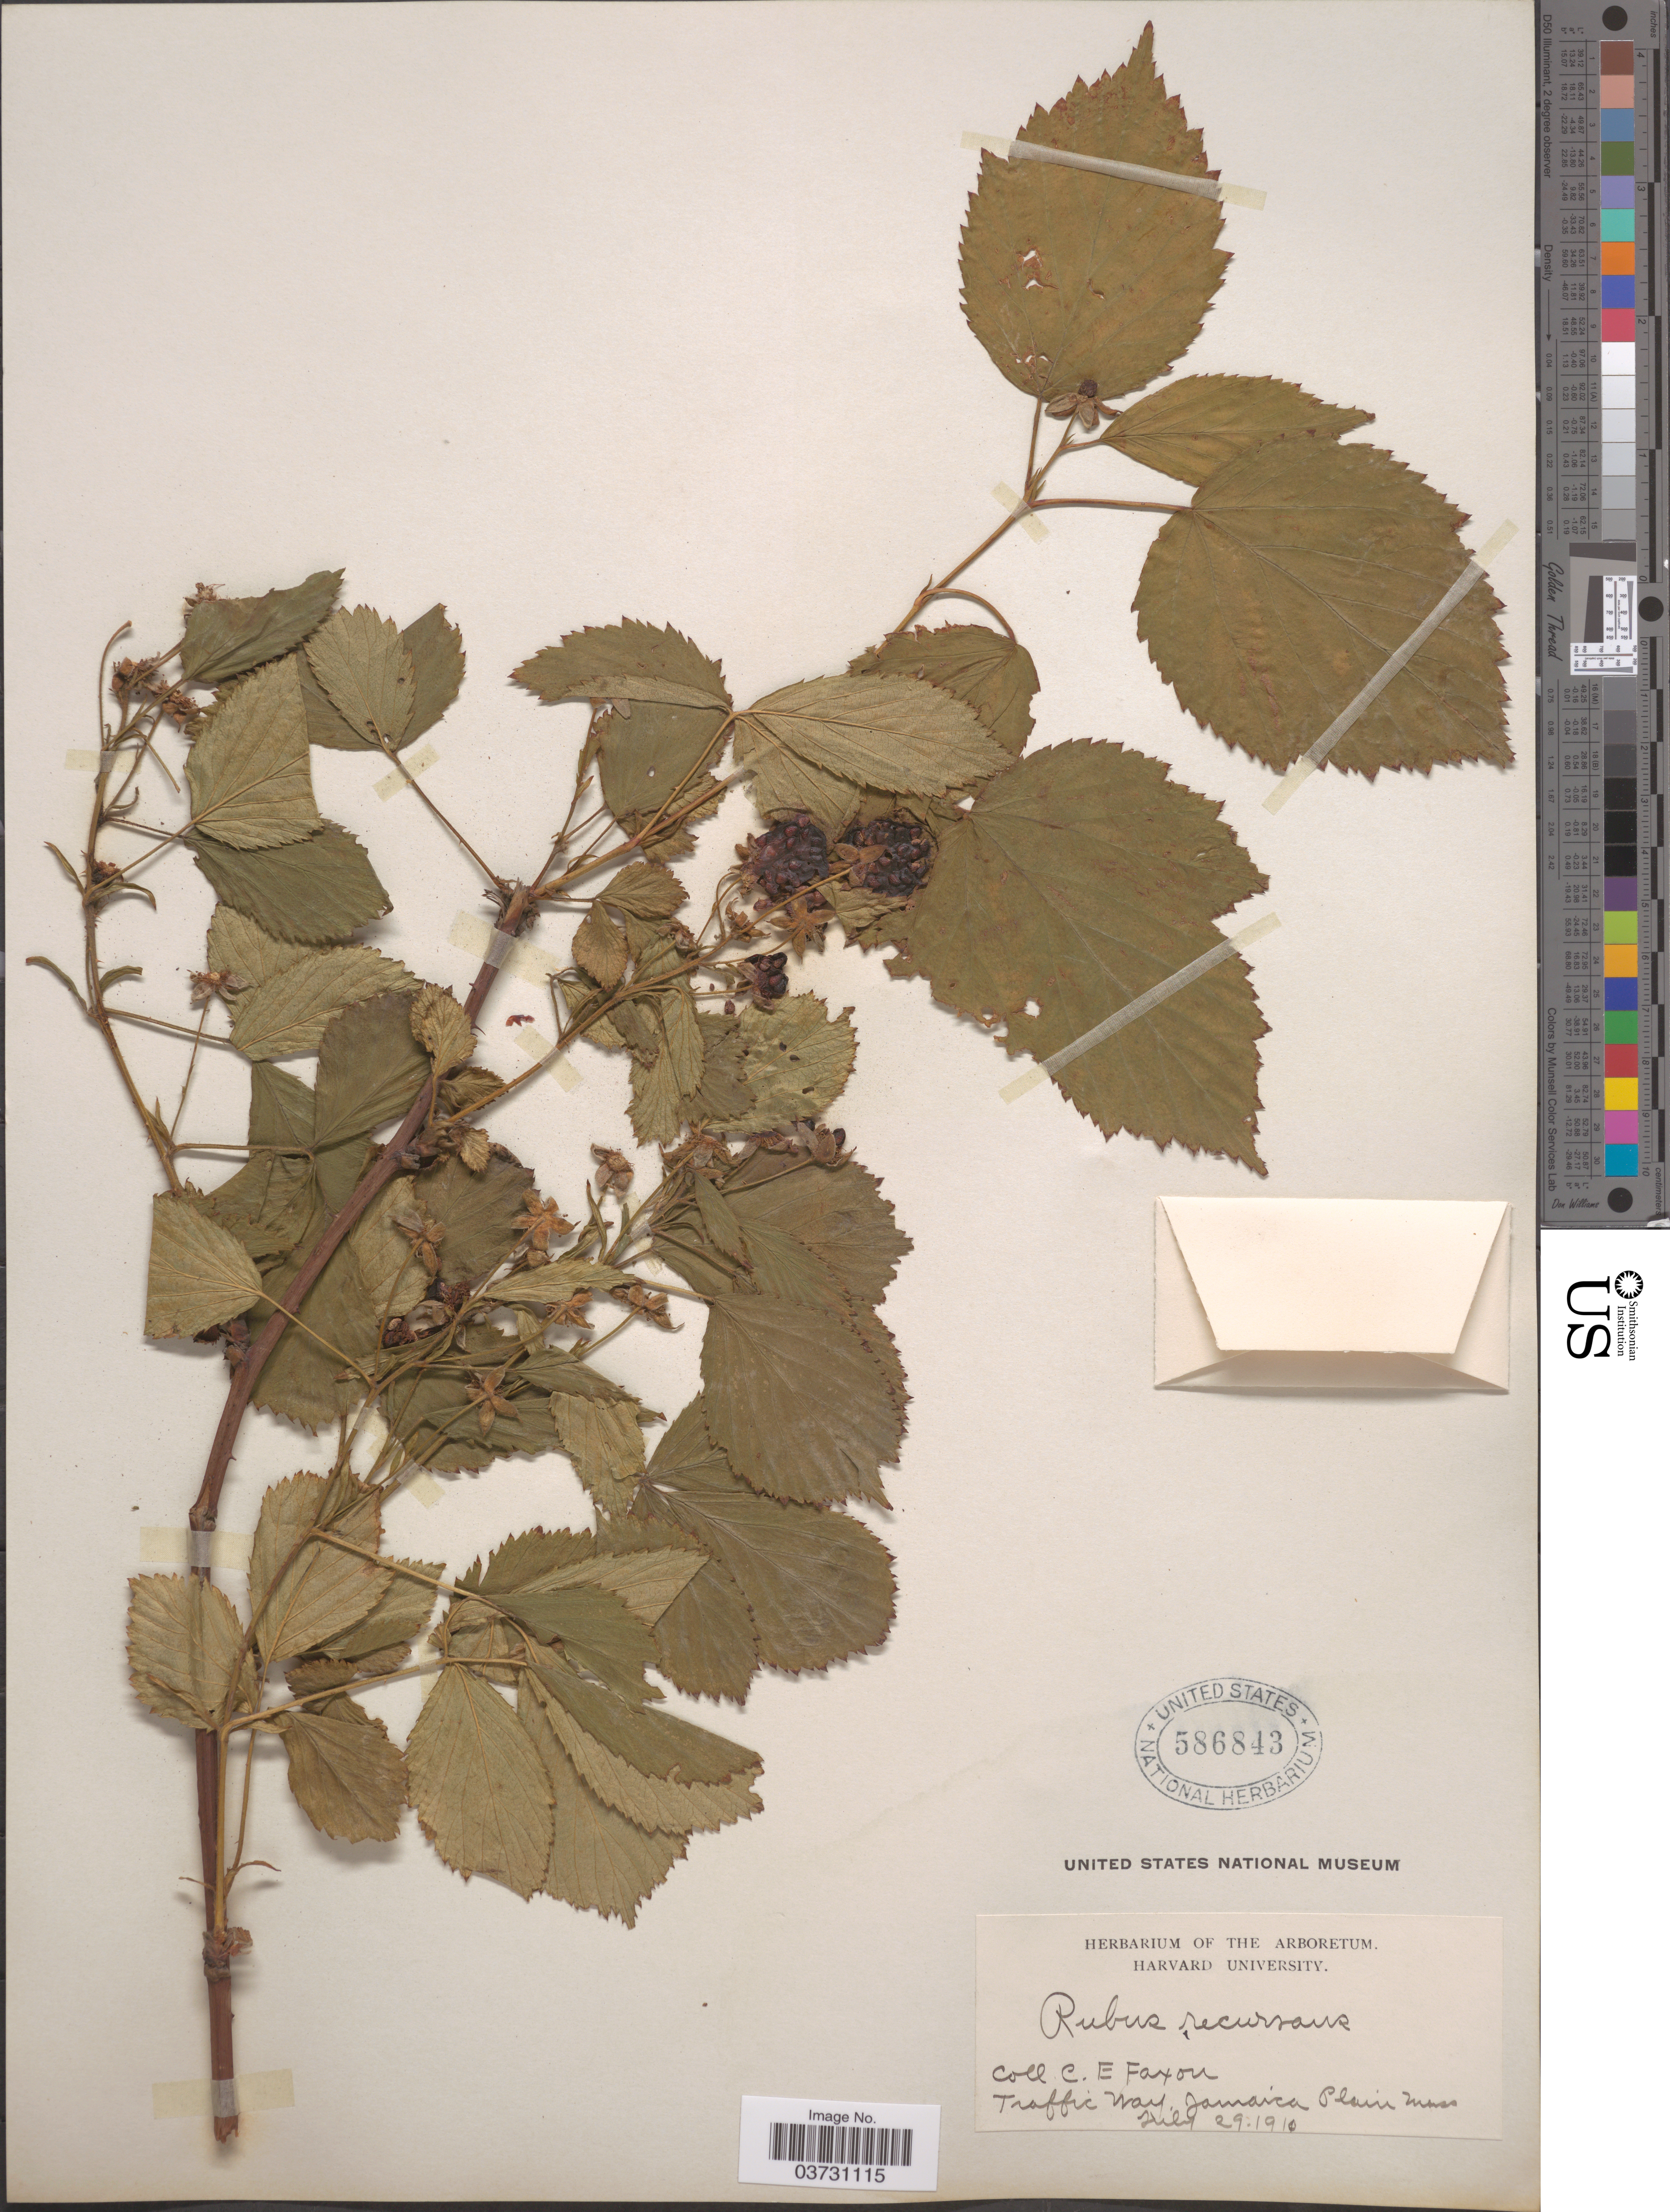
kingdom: Plantae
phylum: Tracheophyta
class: Magnoliopsida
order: Rosales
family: Rosaceae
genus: Rubus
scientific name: Rubus recurvans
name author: Blanch.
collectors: C. Faxon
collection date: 1910-07-29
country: United States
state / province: Massachusetts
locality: Traffic Way, Jamaica Plain.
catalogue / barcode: US 586843